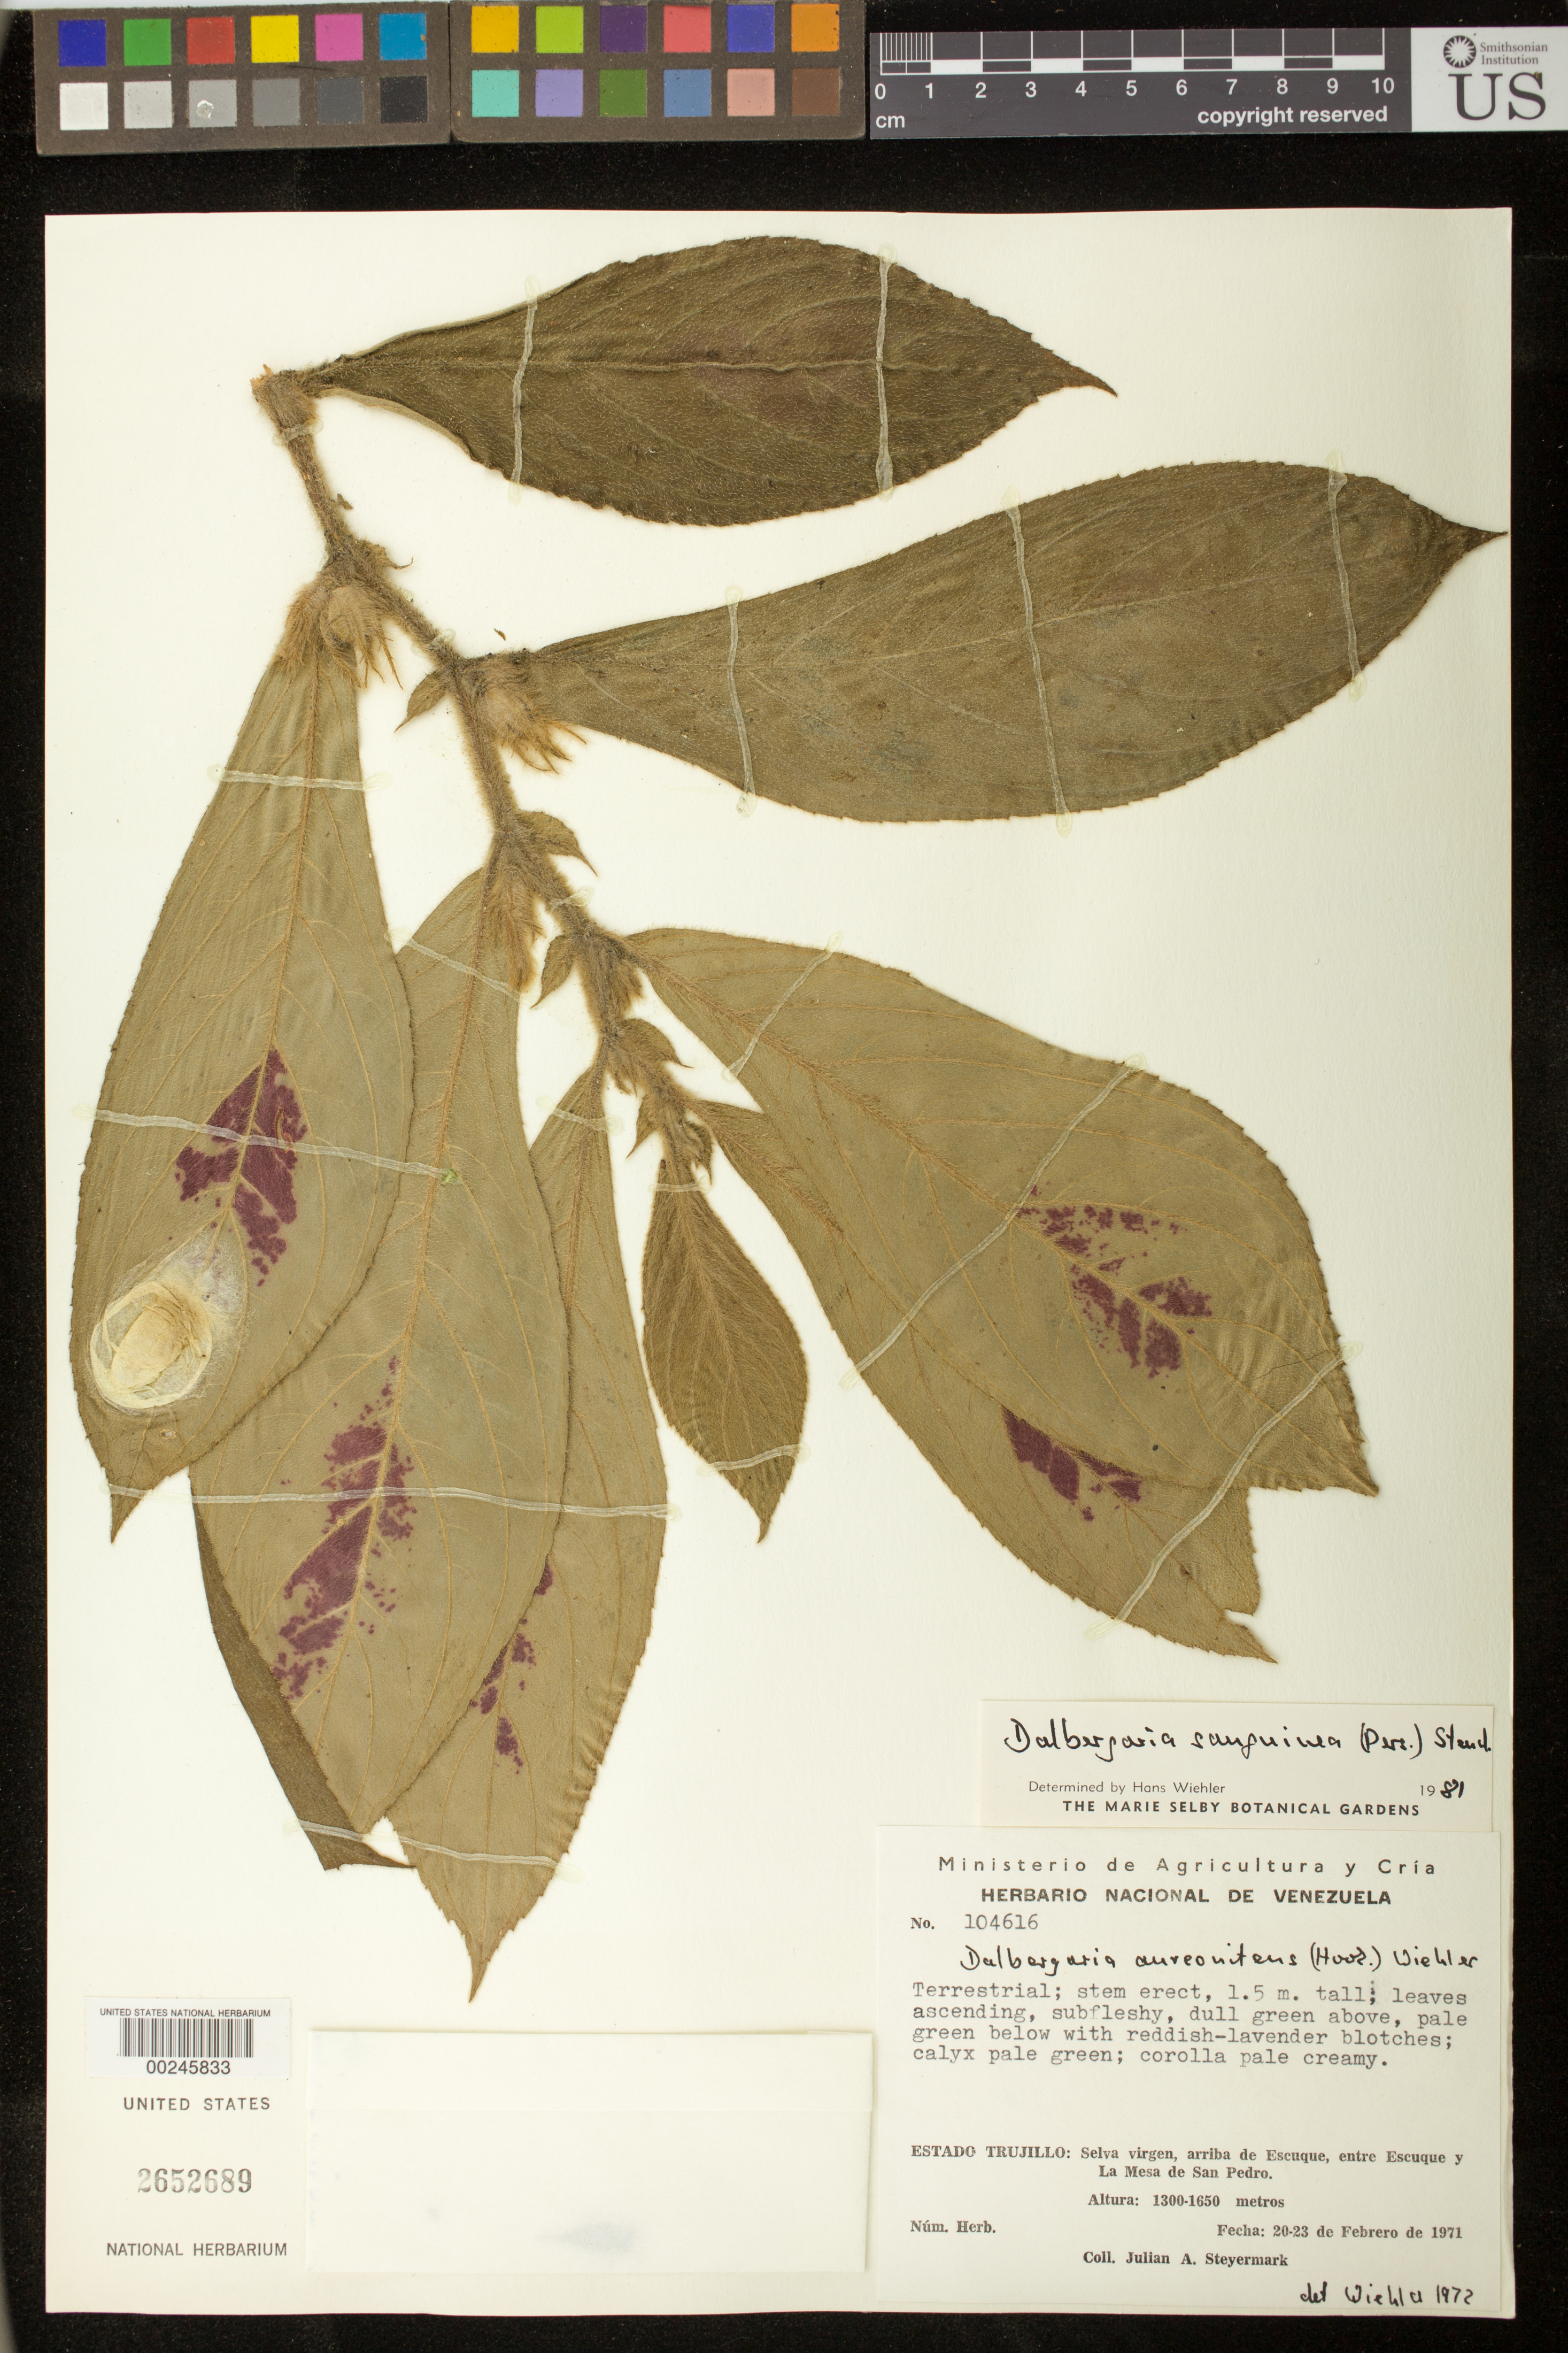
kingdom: Plantae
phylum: Tracheophyta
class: Magnoliopsida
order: Lamiales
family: Gesneriaceae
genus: Columnea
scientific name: Columnea sanguinea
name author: (Pers.) Hanst.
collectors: J. Steyermark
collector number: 104616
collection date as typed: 20-23 Feb 1971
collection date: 1971-02-20/1971-02-23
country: Venezuela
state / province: Trujillo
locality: Above Escuque, between Escuque and La Mesa de San Pedro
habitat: Virgin forest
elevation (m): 1300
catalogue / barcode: US 2652689